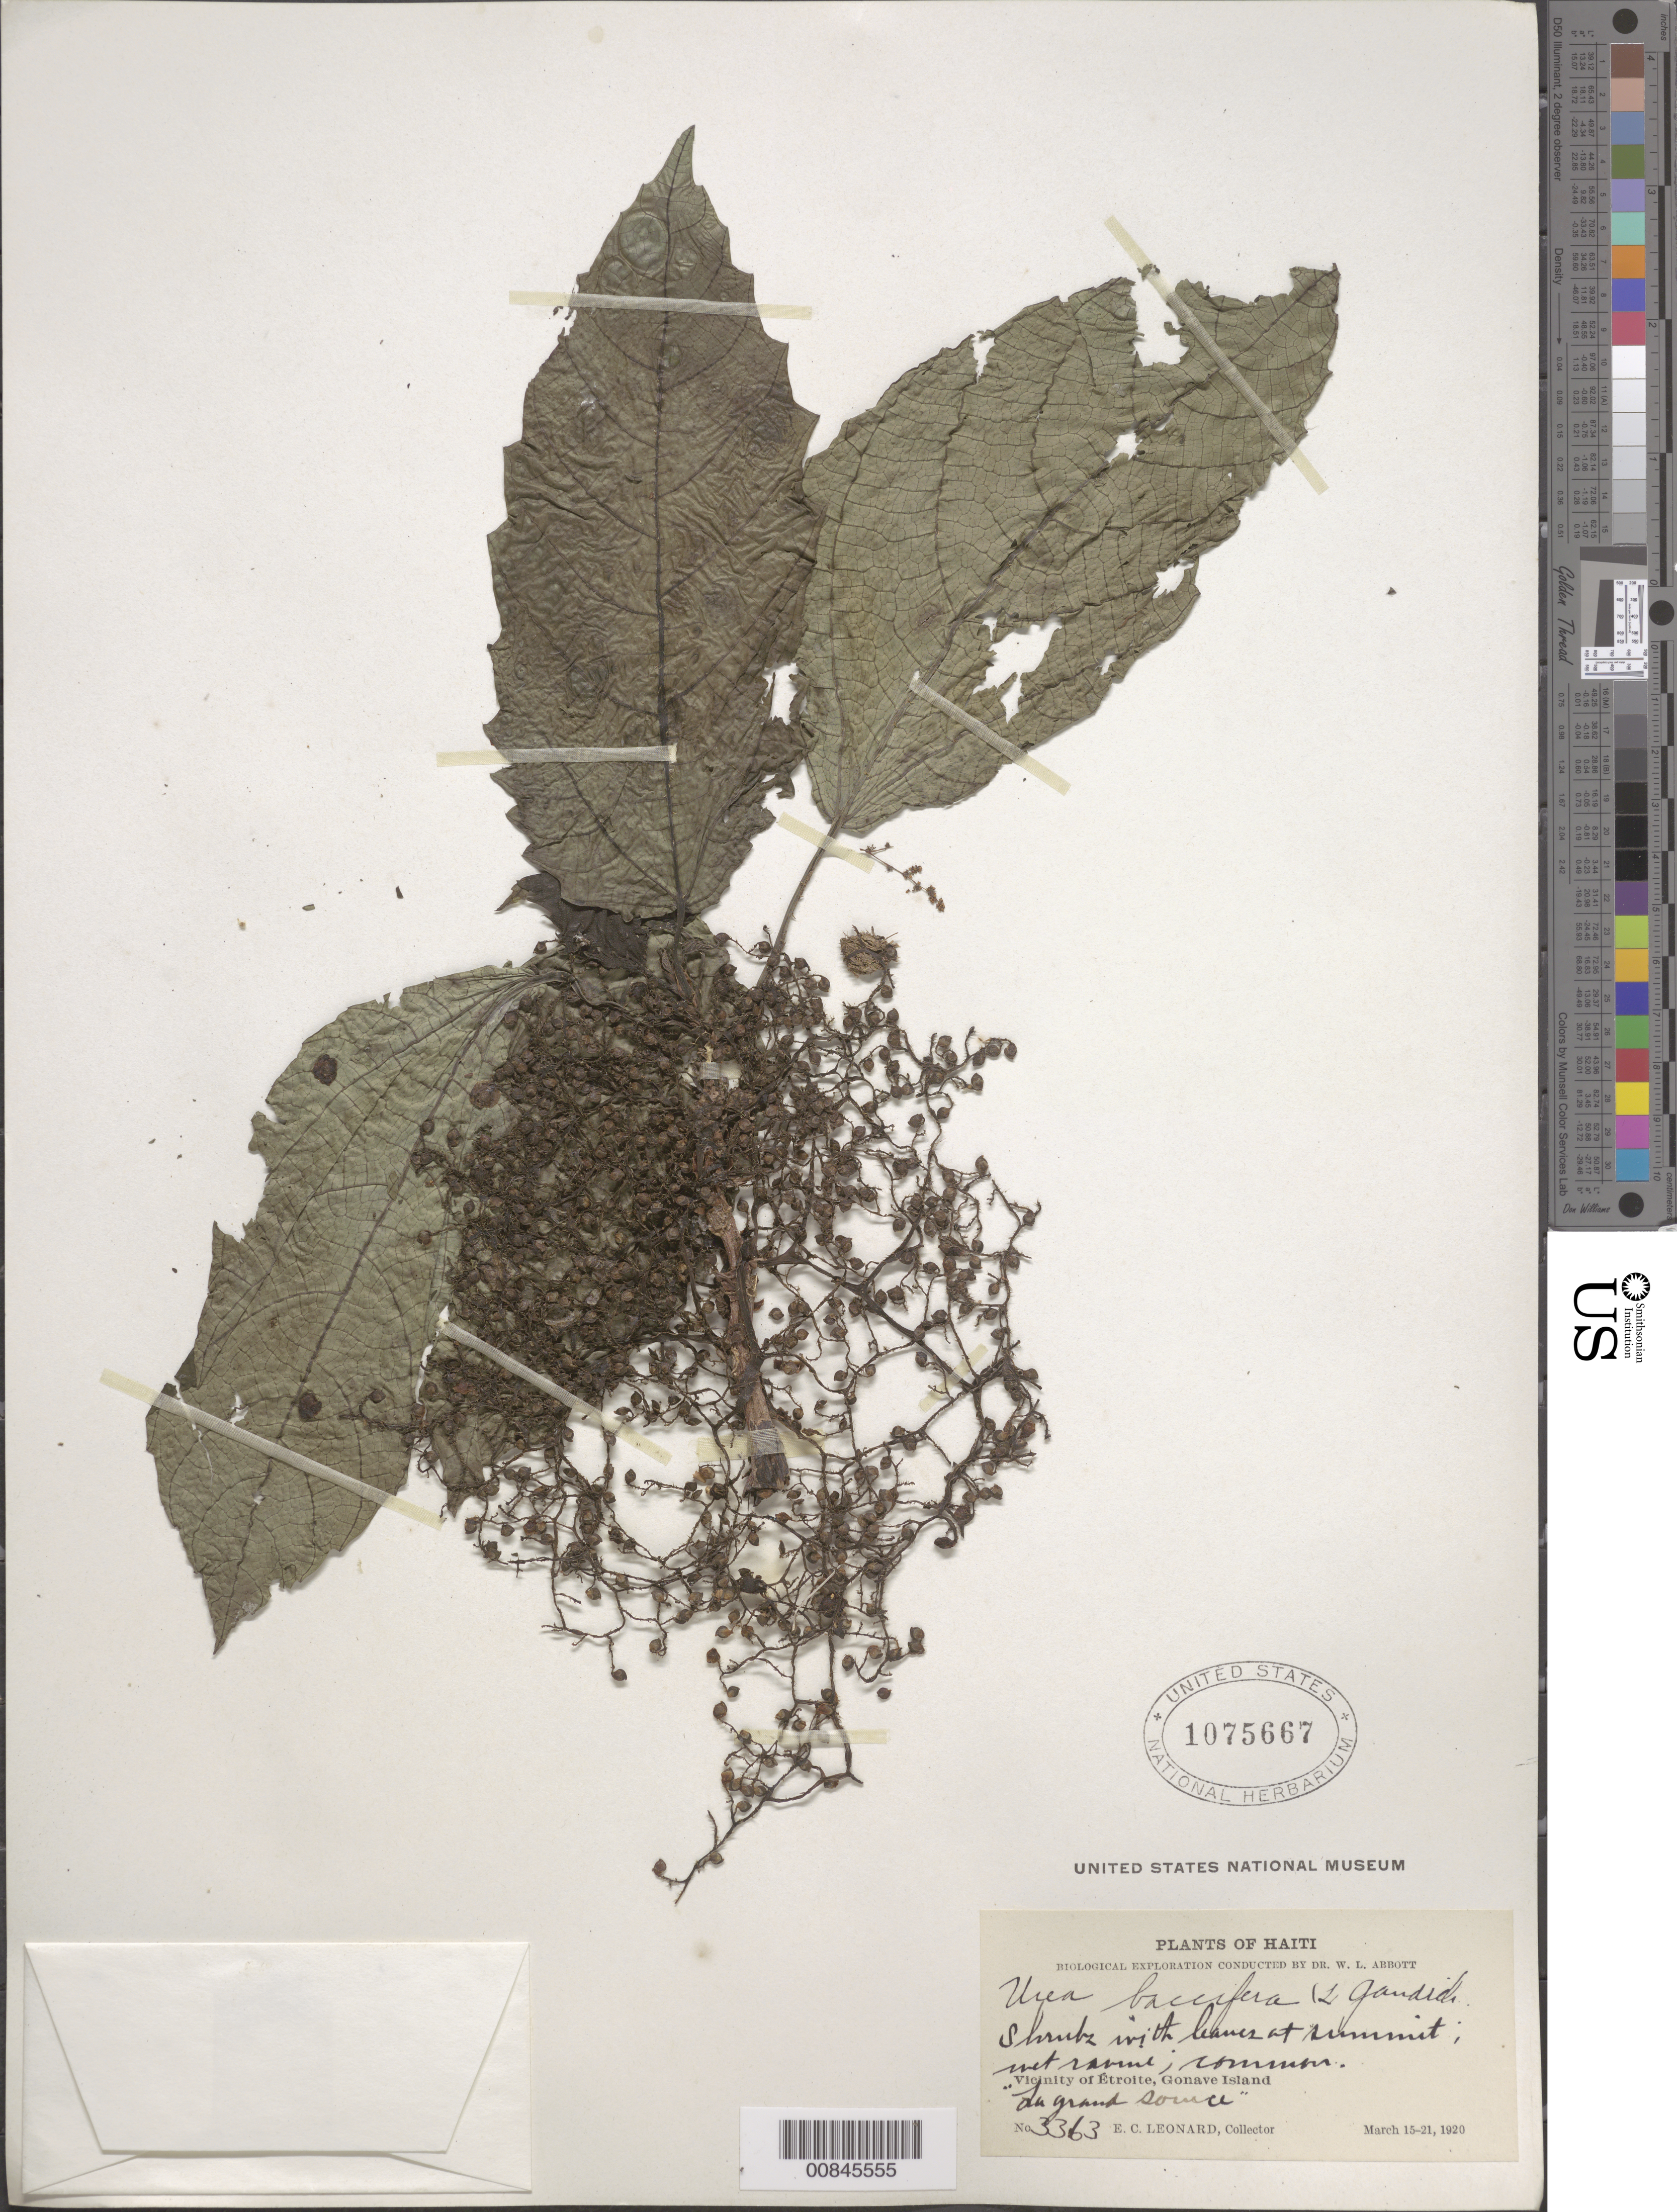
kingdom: Plantae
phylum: Tracheophyta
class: Magnoliopsida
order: Rosales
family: Urticaceae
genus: Urera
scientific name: Urera baccifera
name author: (L.) Gaudich. ex Wedd.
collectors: E. C. Leonard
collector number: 3363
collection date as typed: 15 Mar 1920 to 21 Mar 1920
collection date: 1920-03-15/1920-03-21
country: Haiti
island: Gonave I.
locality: Vicinity of Étroite, Gonave Island. La Grand Source.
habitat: Wet ravine.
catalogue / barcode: US 1075667